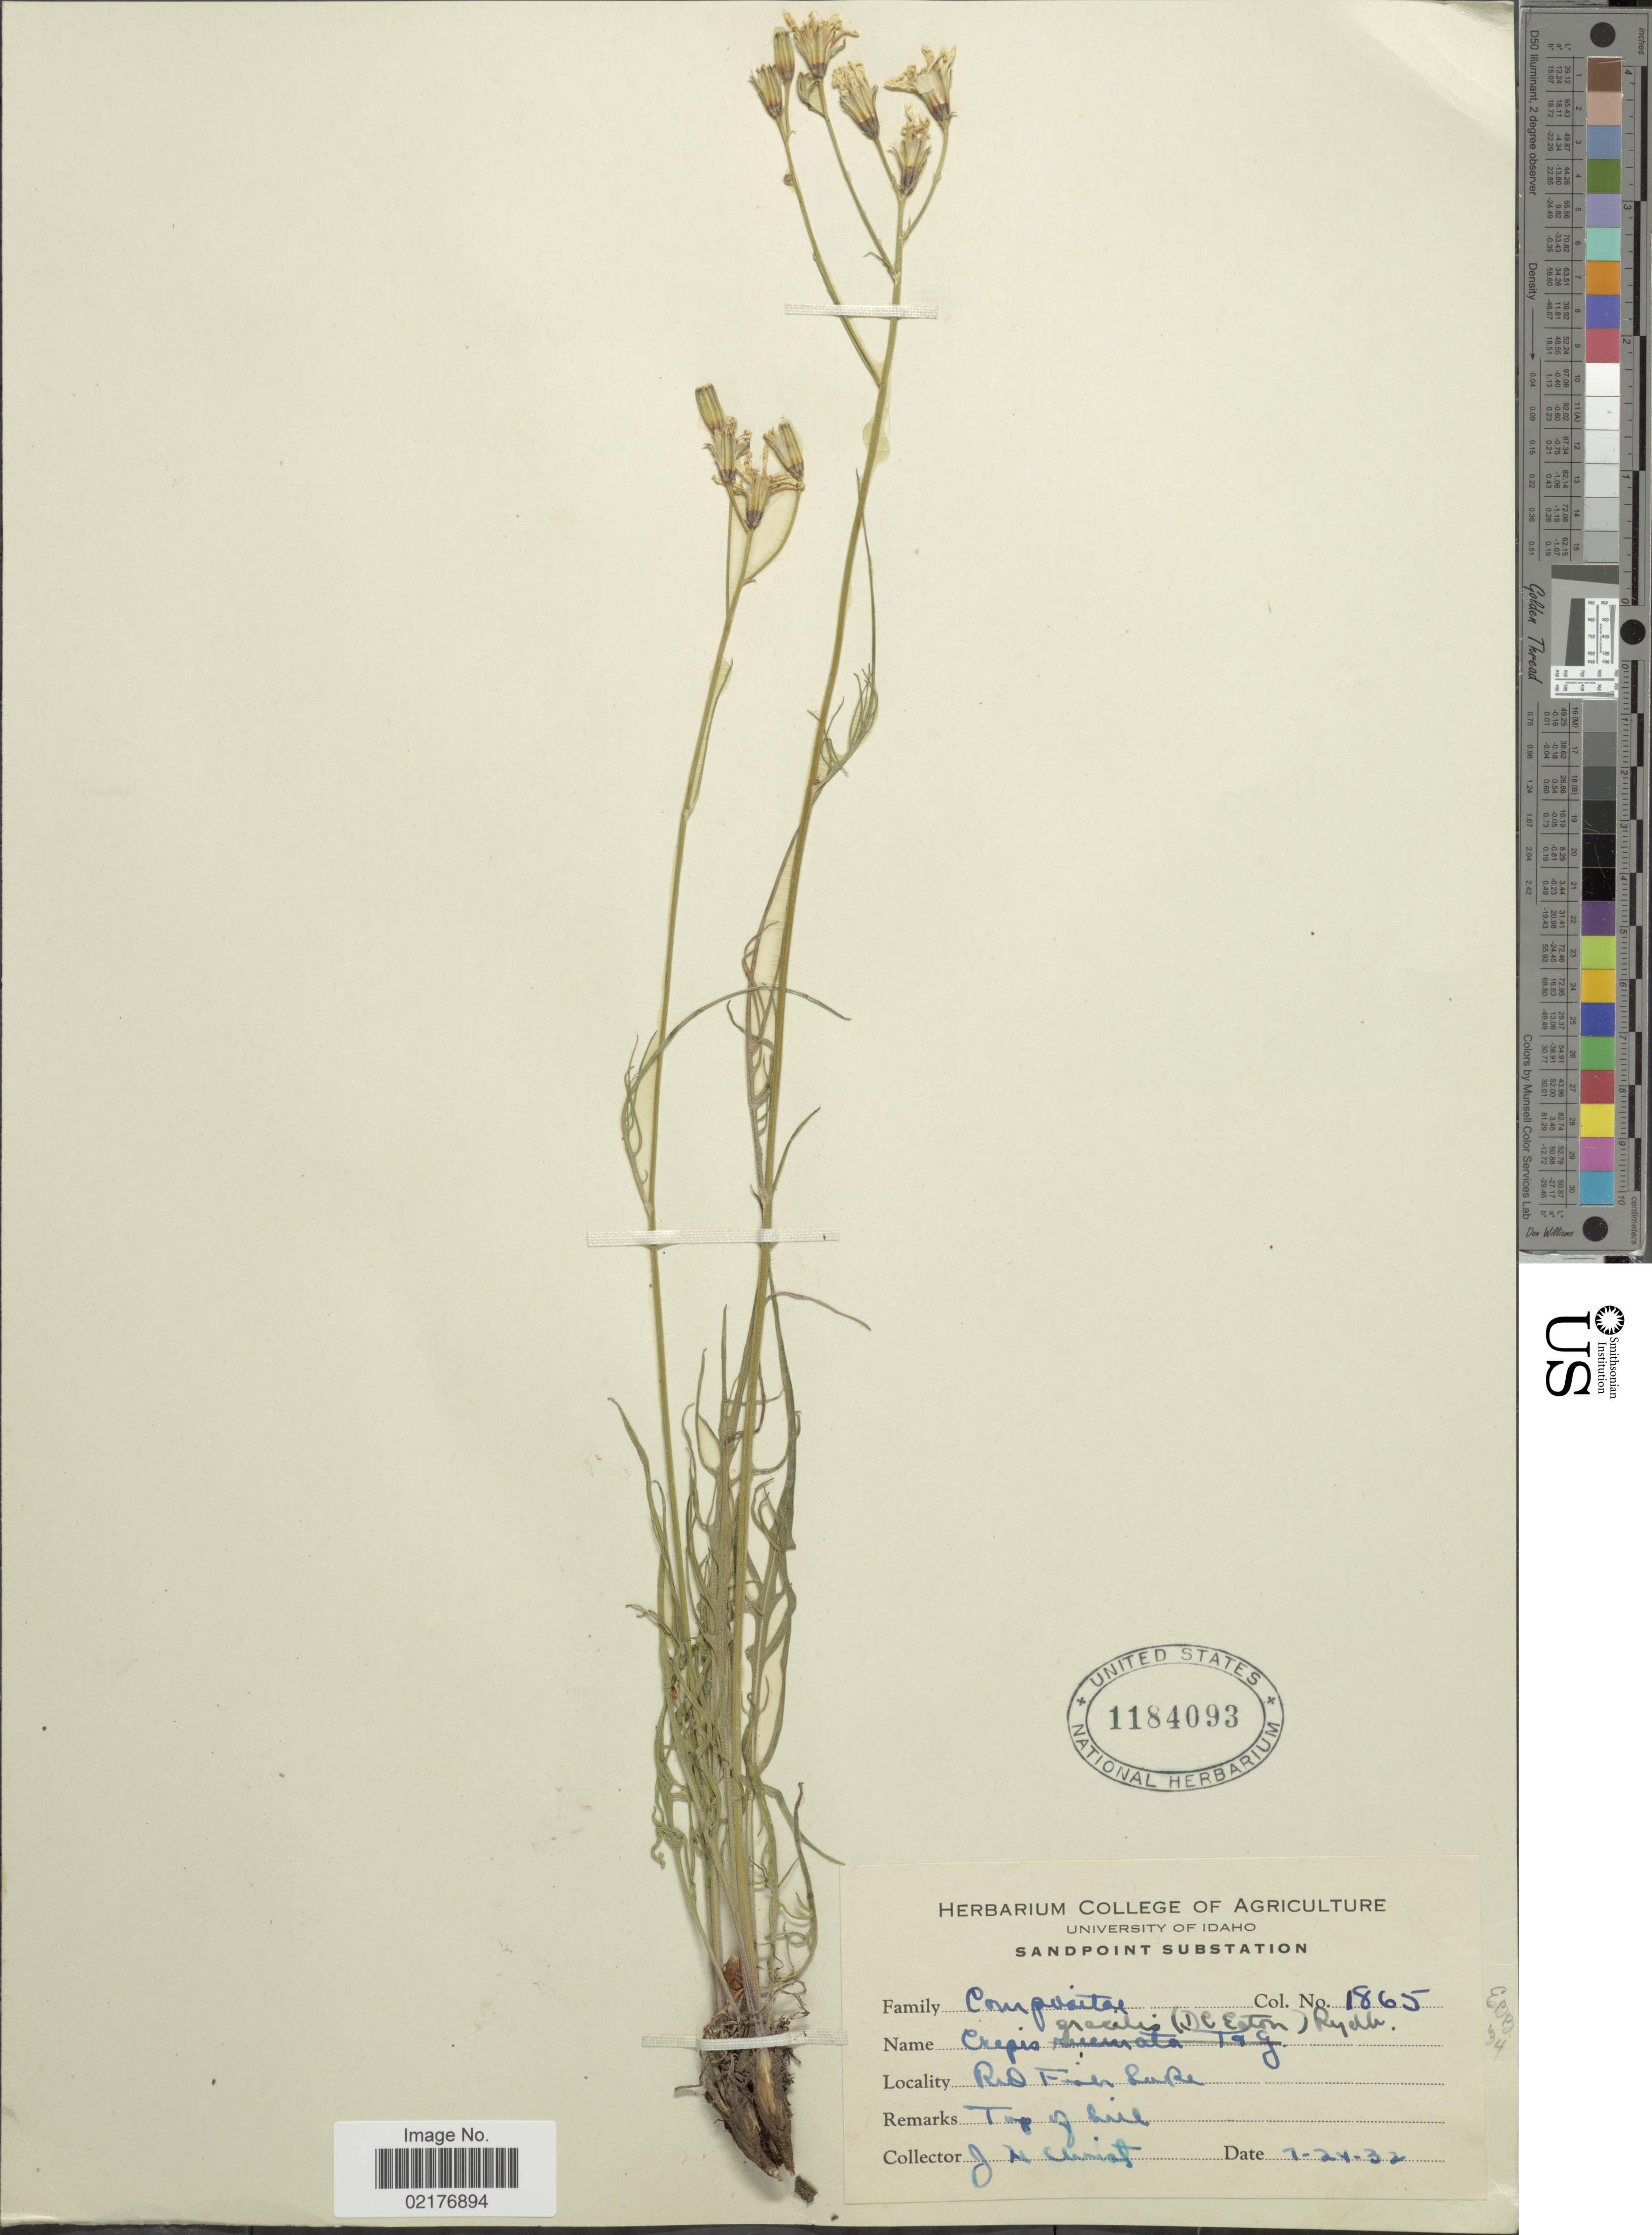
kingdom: Plantae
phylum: Tracheophyta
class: Magnoliopsida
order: Asterales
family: Asteraceae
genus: Crepis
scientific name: Crepis atribarba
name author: A. Heller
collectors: J. H. Christ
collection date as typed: Transcribed d/m/y: 24/7/32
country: United States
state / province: Idaho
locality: Red Fish Lake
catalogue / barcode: US 1184093